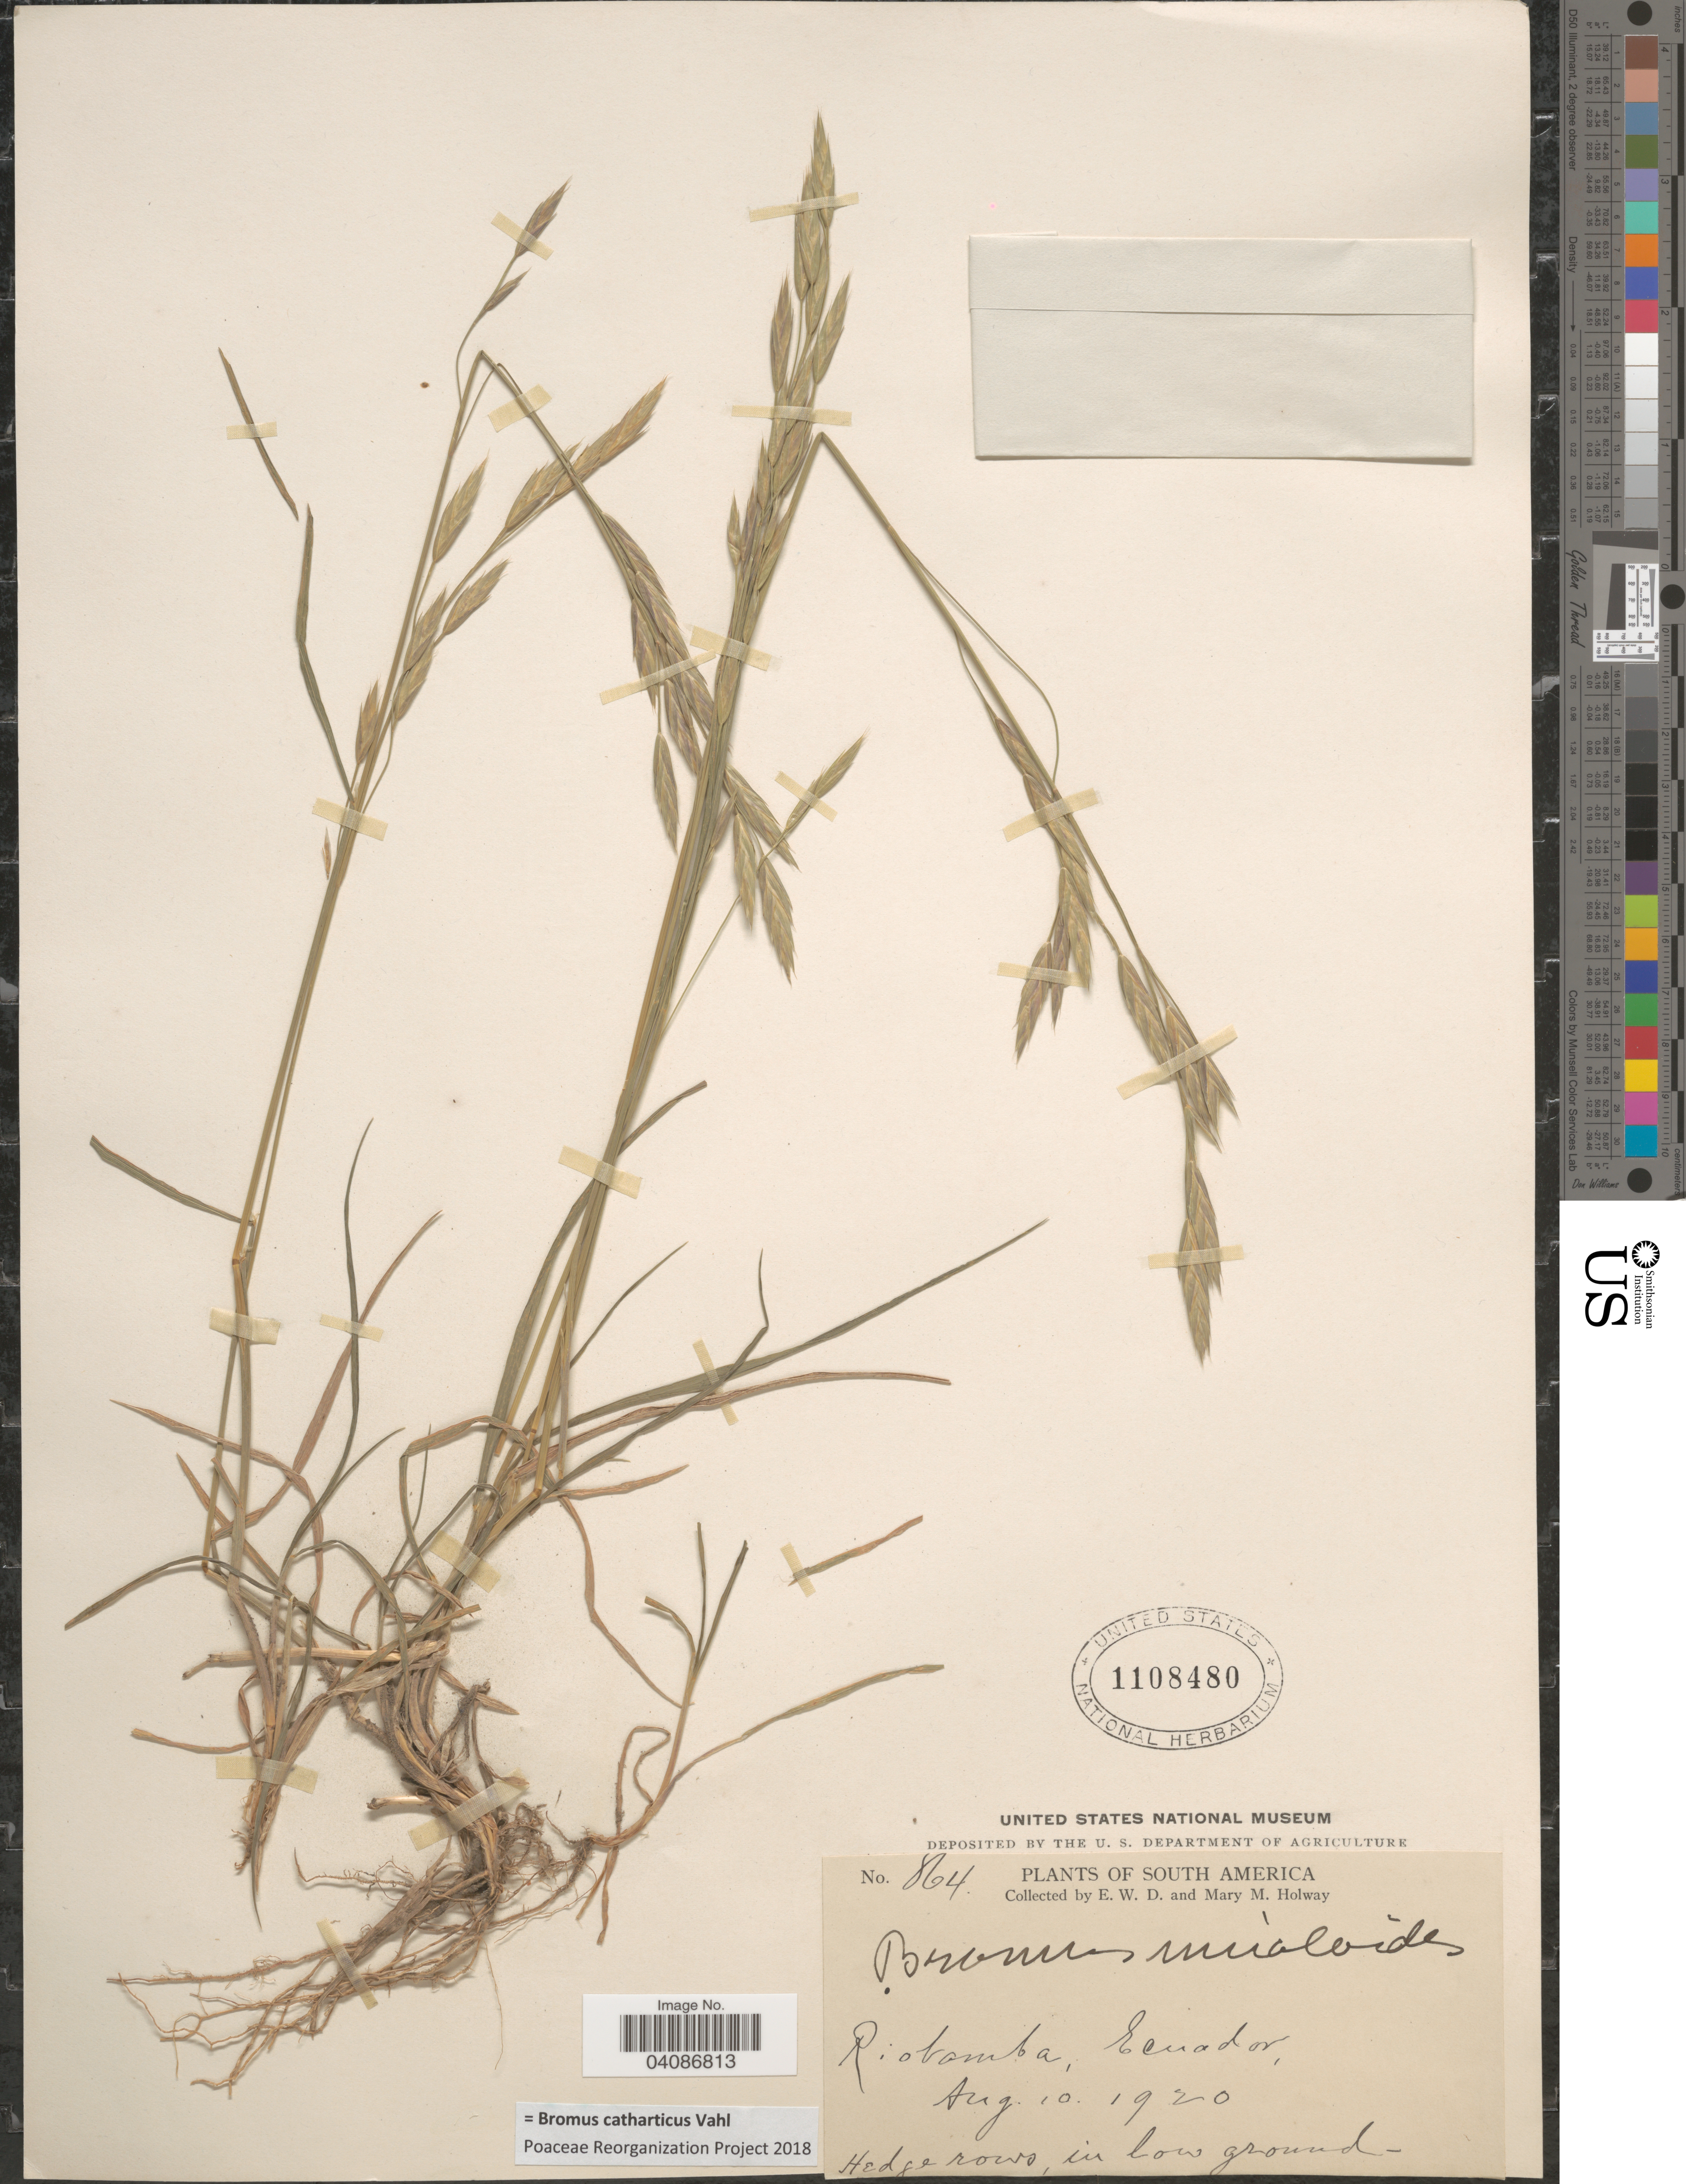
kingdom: Plantae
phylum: Tracheophyta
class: Liliopsida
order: Poales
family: Poaceae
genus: Bromus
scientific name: Bromus catharticus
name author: Vahl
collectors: E. W. D. Holway & M. M. Holway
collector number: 864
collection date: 1920-08-10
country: Ecuador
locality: Riobamba.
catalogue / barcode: US 1108480